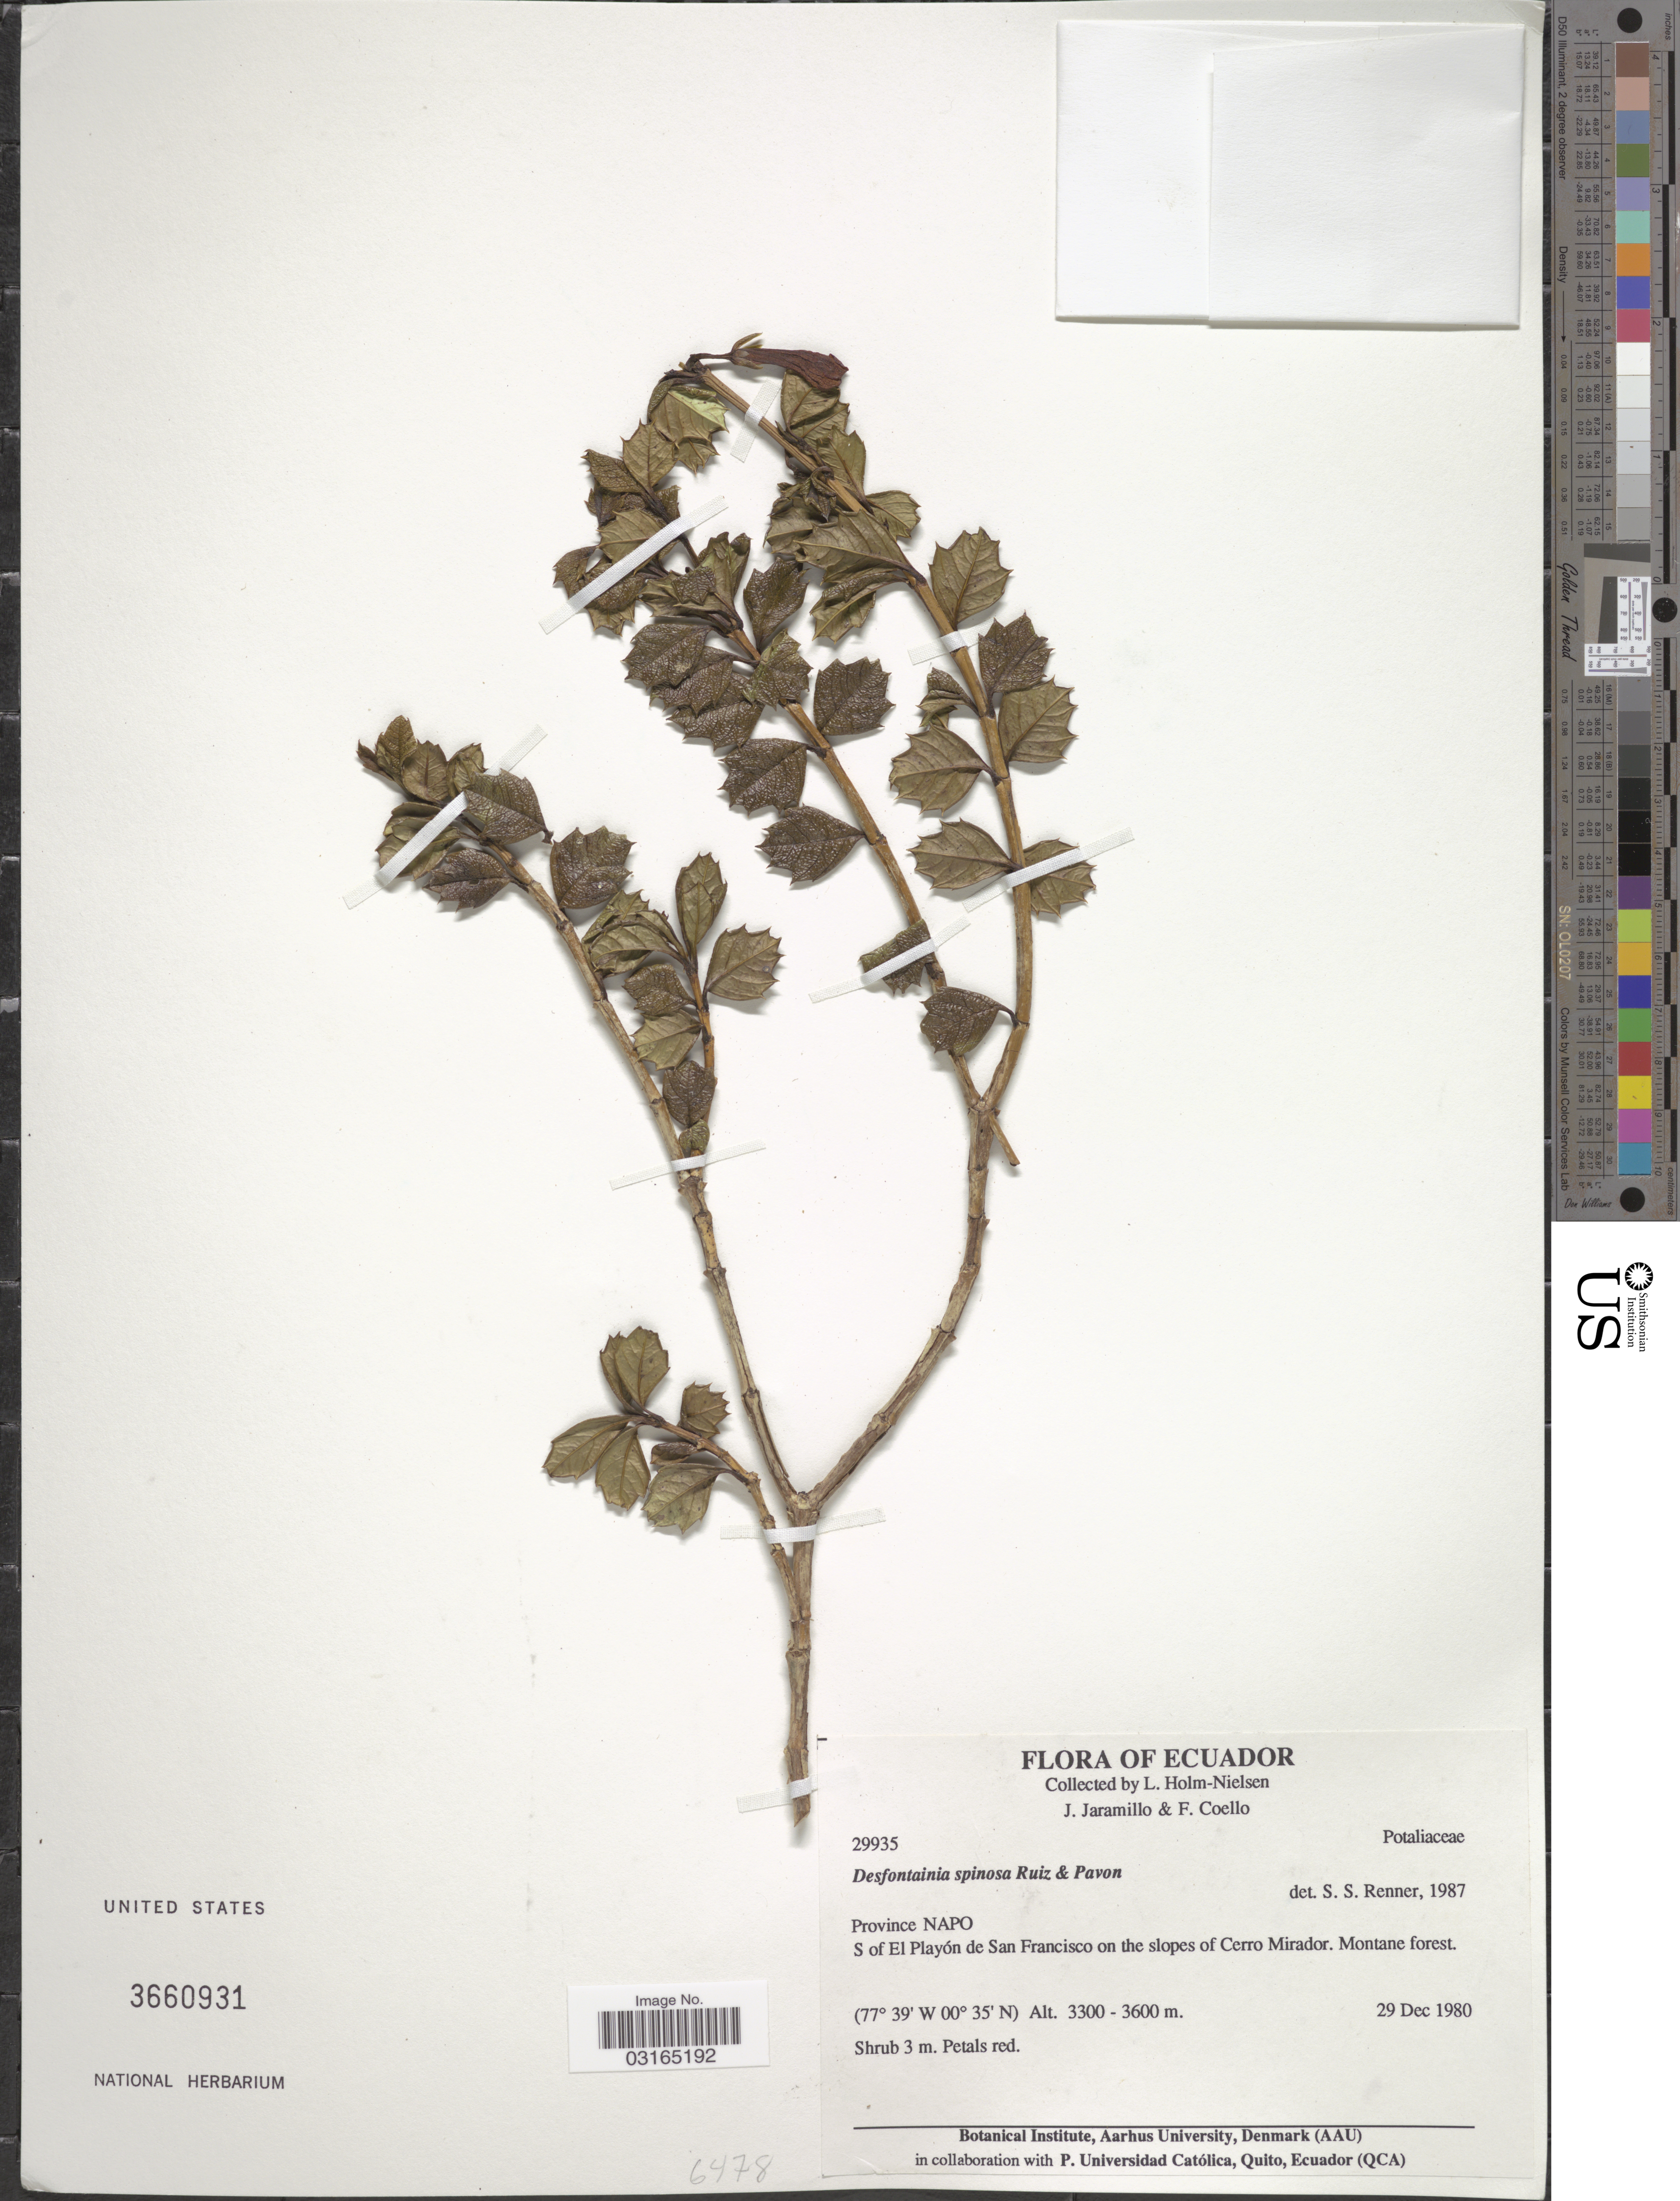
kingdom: Plantae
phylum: Tracheophyta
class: Magnoliopsida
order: Bruniales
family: Columelliaceae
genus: Desfontainia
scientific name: Desfontainia spinosa var. spinosa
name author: Ruiz & Pav.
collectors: L. Holm-Nielsen, J. Jaramillo & F. Coello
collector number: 29935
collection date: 1980-12-29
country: Ecuador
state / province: Napo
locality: S of El Playón de San Francisco on the slopes of Cerro Mirador.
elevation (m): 3300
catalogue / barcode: US 3660931